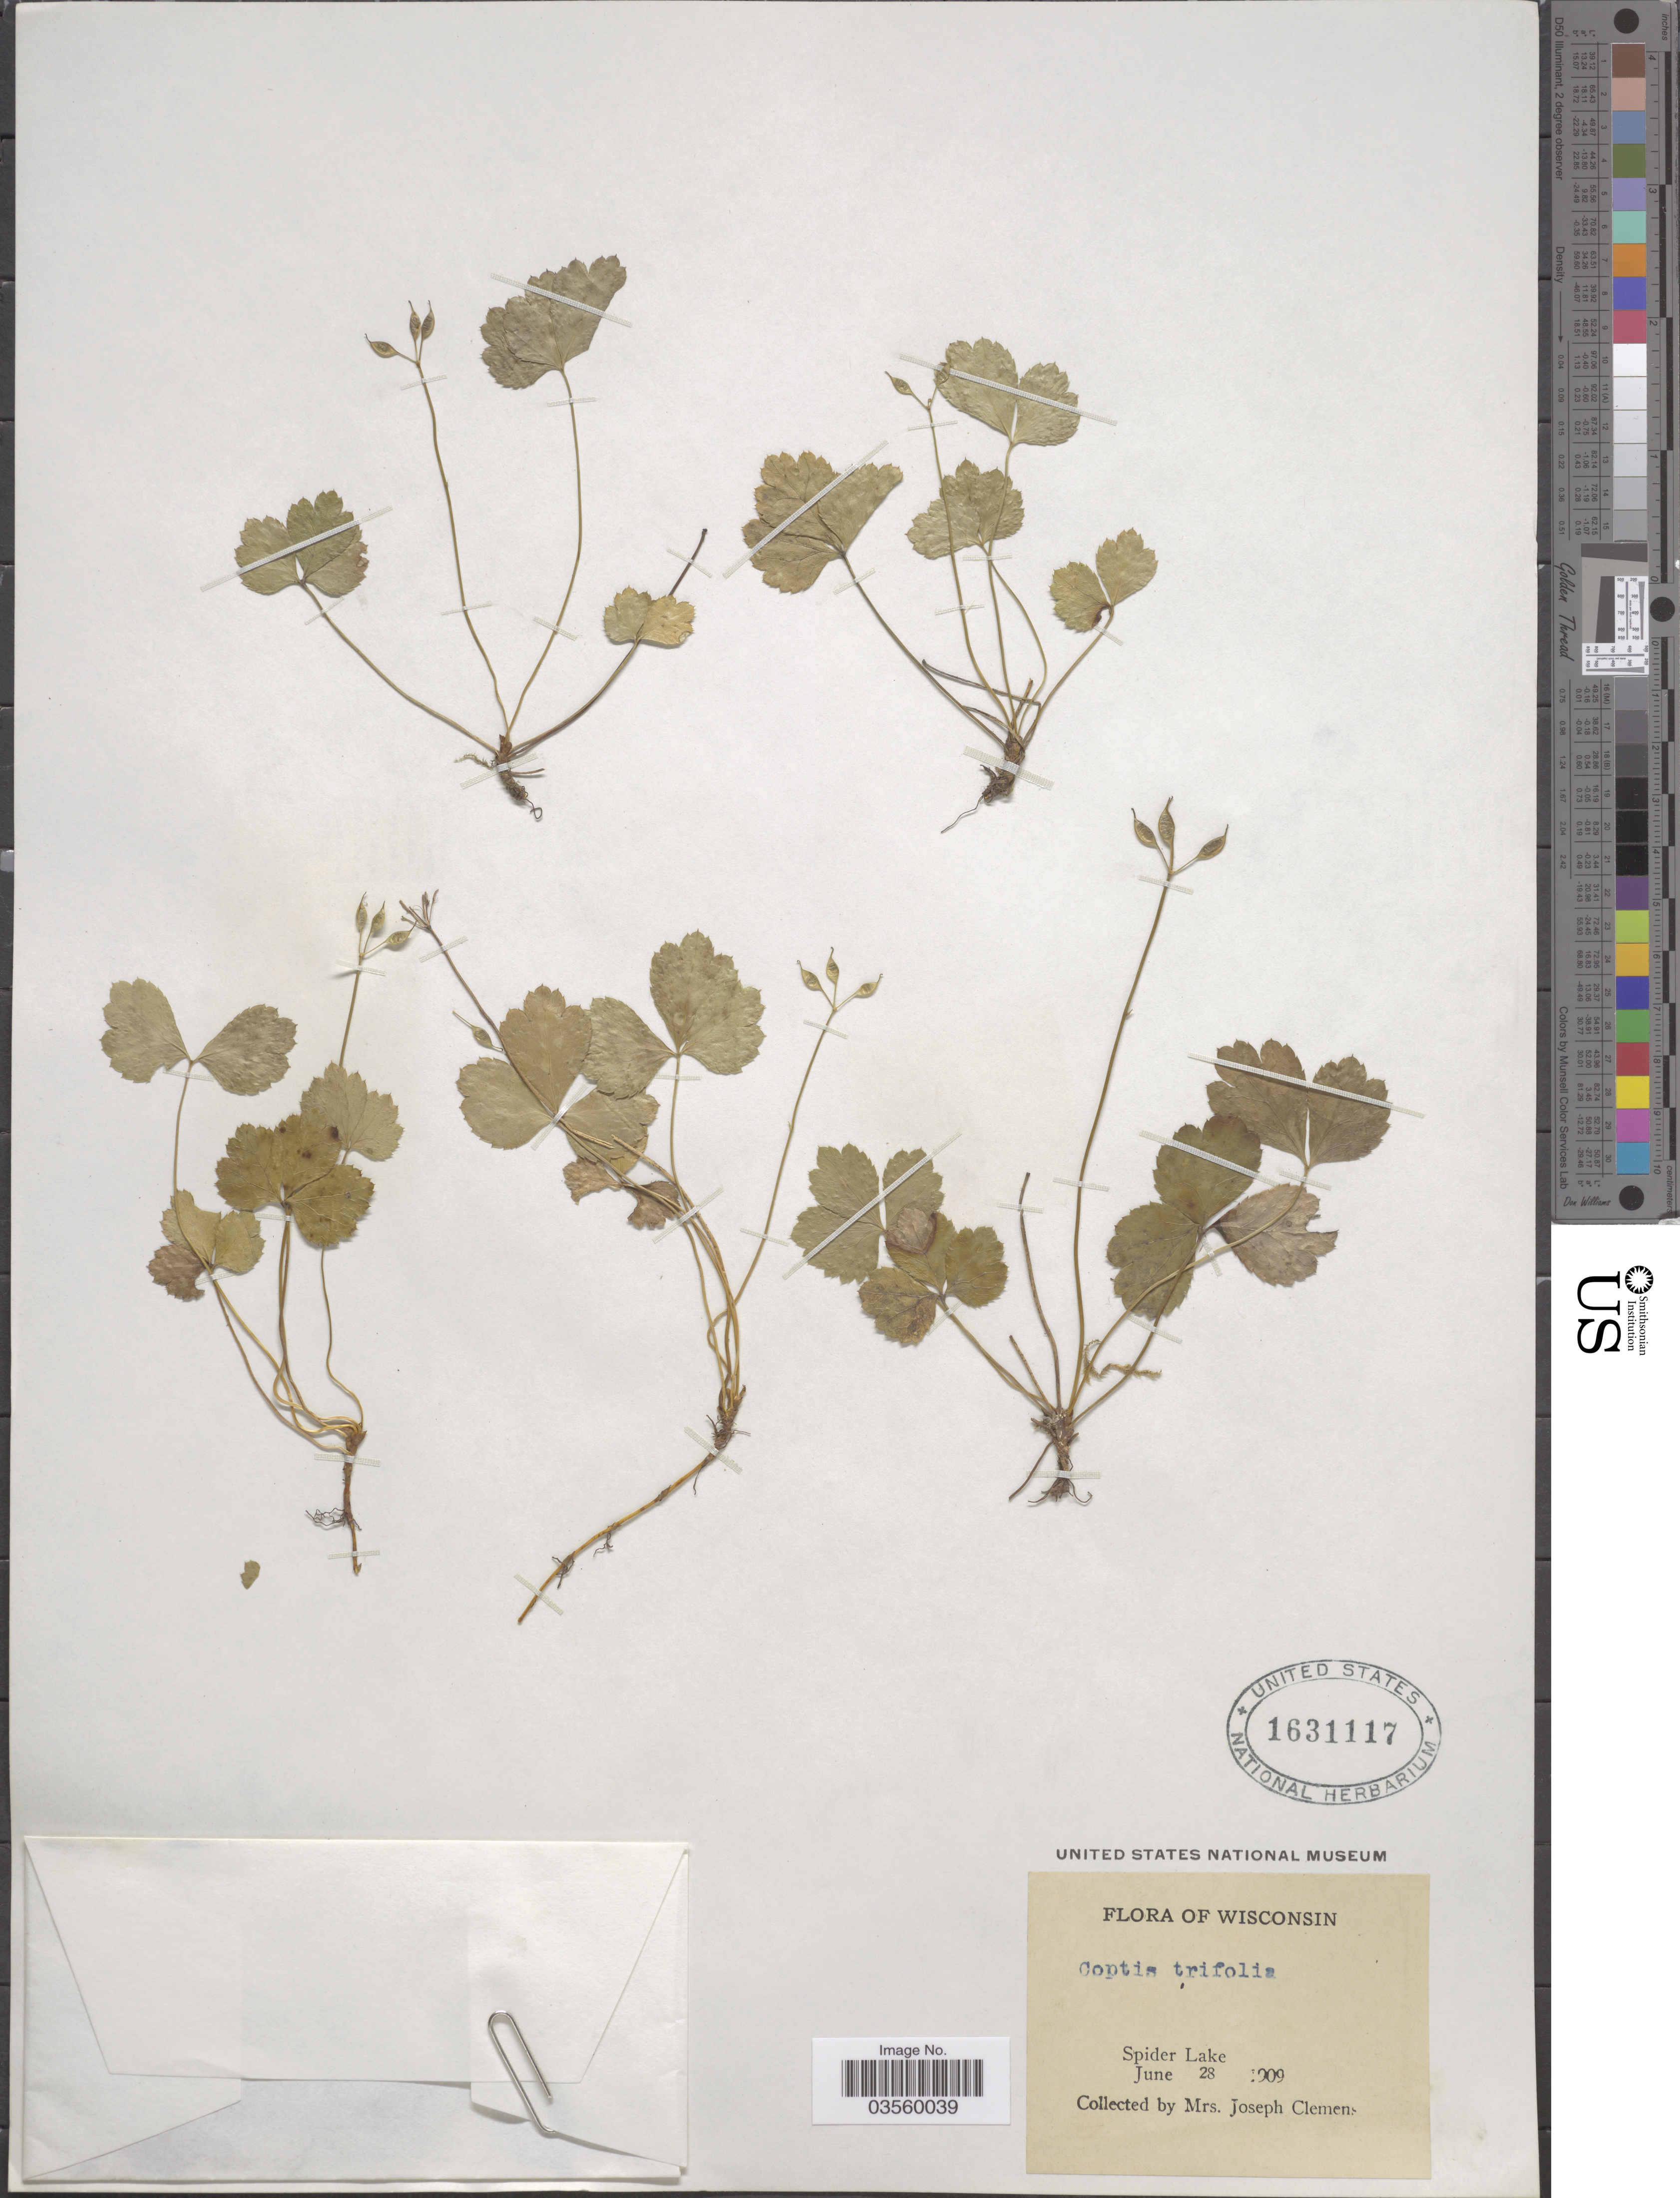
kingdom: Plantae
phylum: Tracheophyta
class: Magnoliopsida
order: Ranunculales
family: Ranunculaceae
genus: Coptis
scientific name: Coptis trifolia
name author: (L.) Salisb.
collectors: J. Clemens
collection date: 1909-06-28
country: United States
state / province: Wisconsin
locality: Spider Lake.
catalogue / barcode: US 1631117